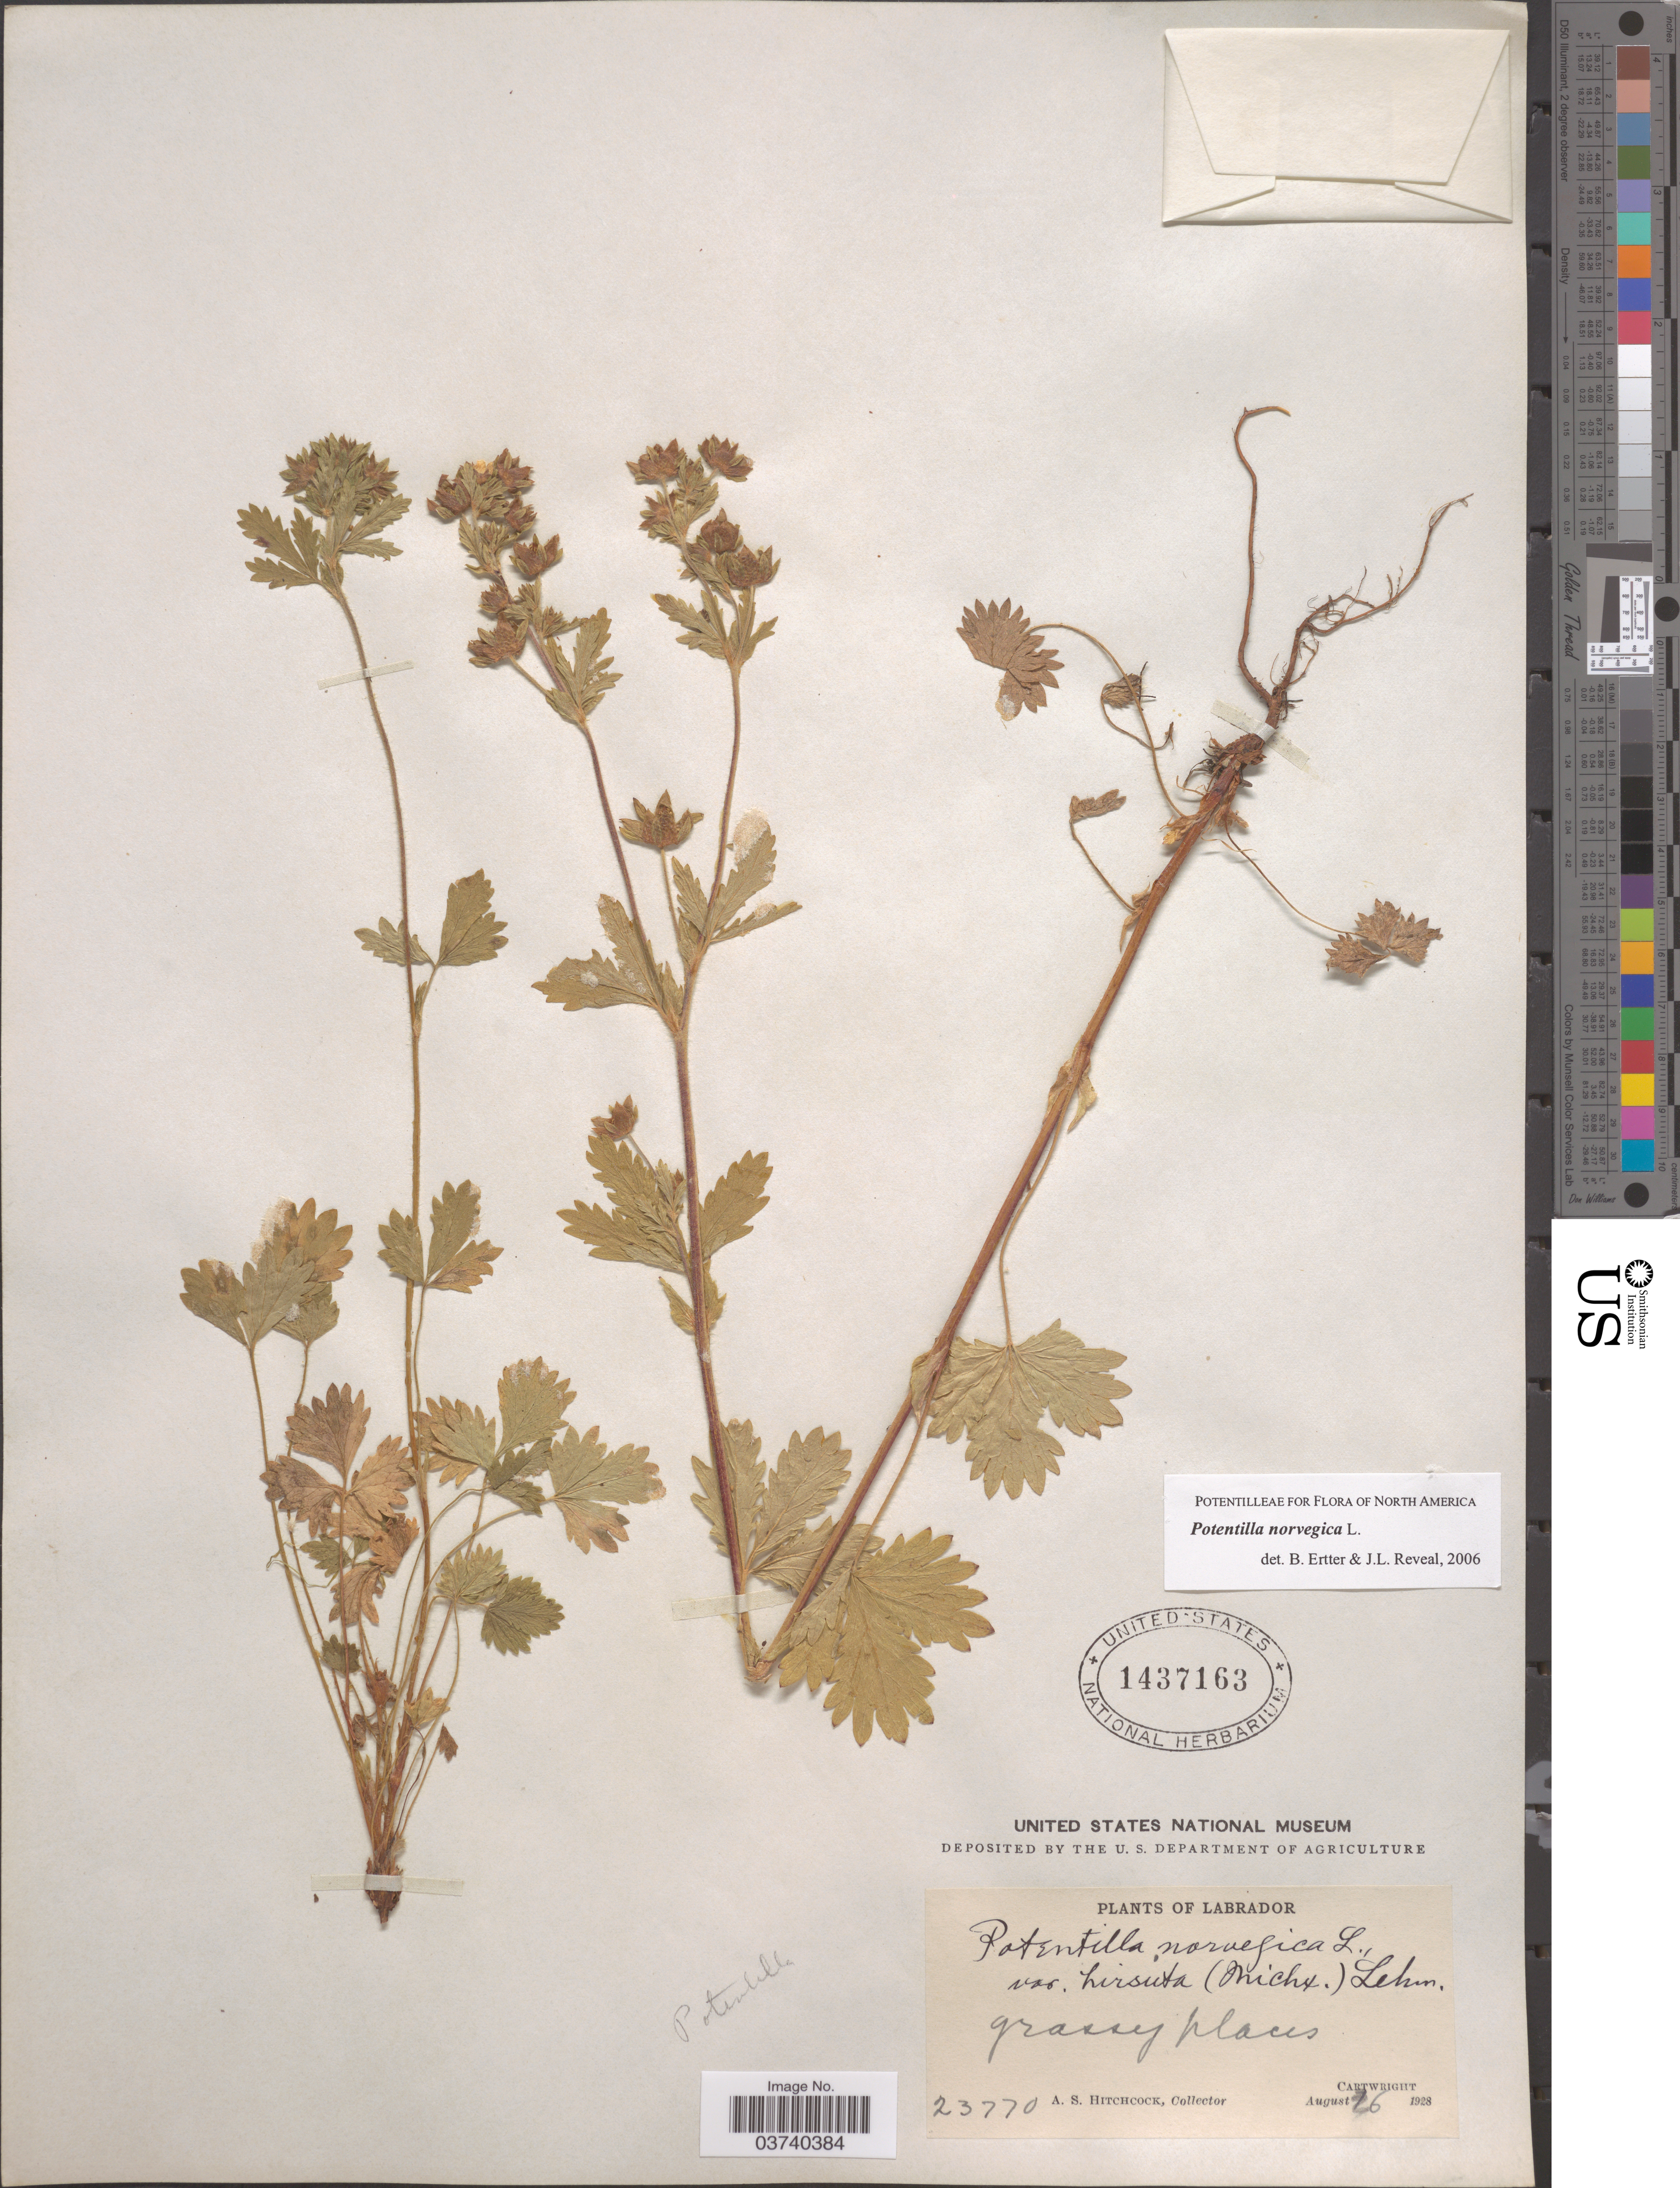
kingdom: Plantae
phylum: Tracheophyta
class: Magnoliopsida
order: Rosales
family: Rosaceae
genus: Potentilla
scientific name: Potentilla norvegica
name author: L.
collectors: A. S. Hitchcock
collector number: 23770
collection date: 1928-08-16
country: Canada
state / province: Newfoundland and Labrador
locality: Labrador. Cartwright.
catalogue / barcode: US 1437163